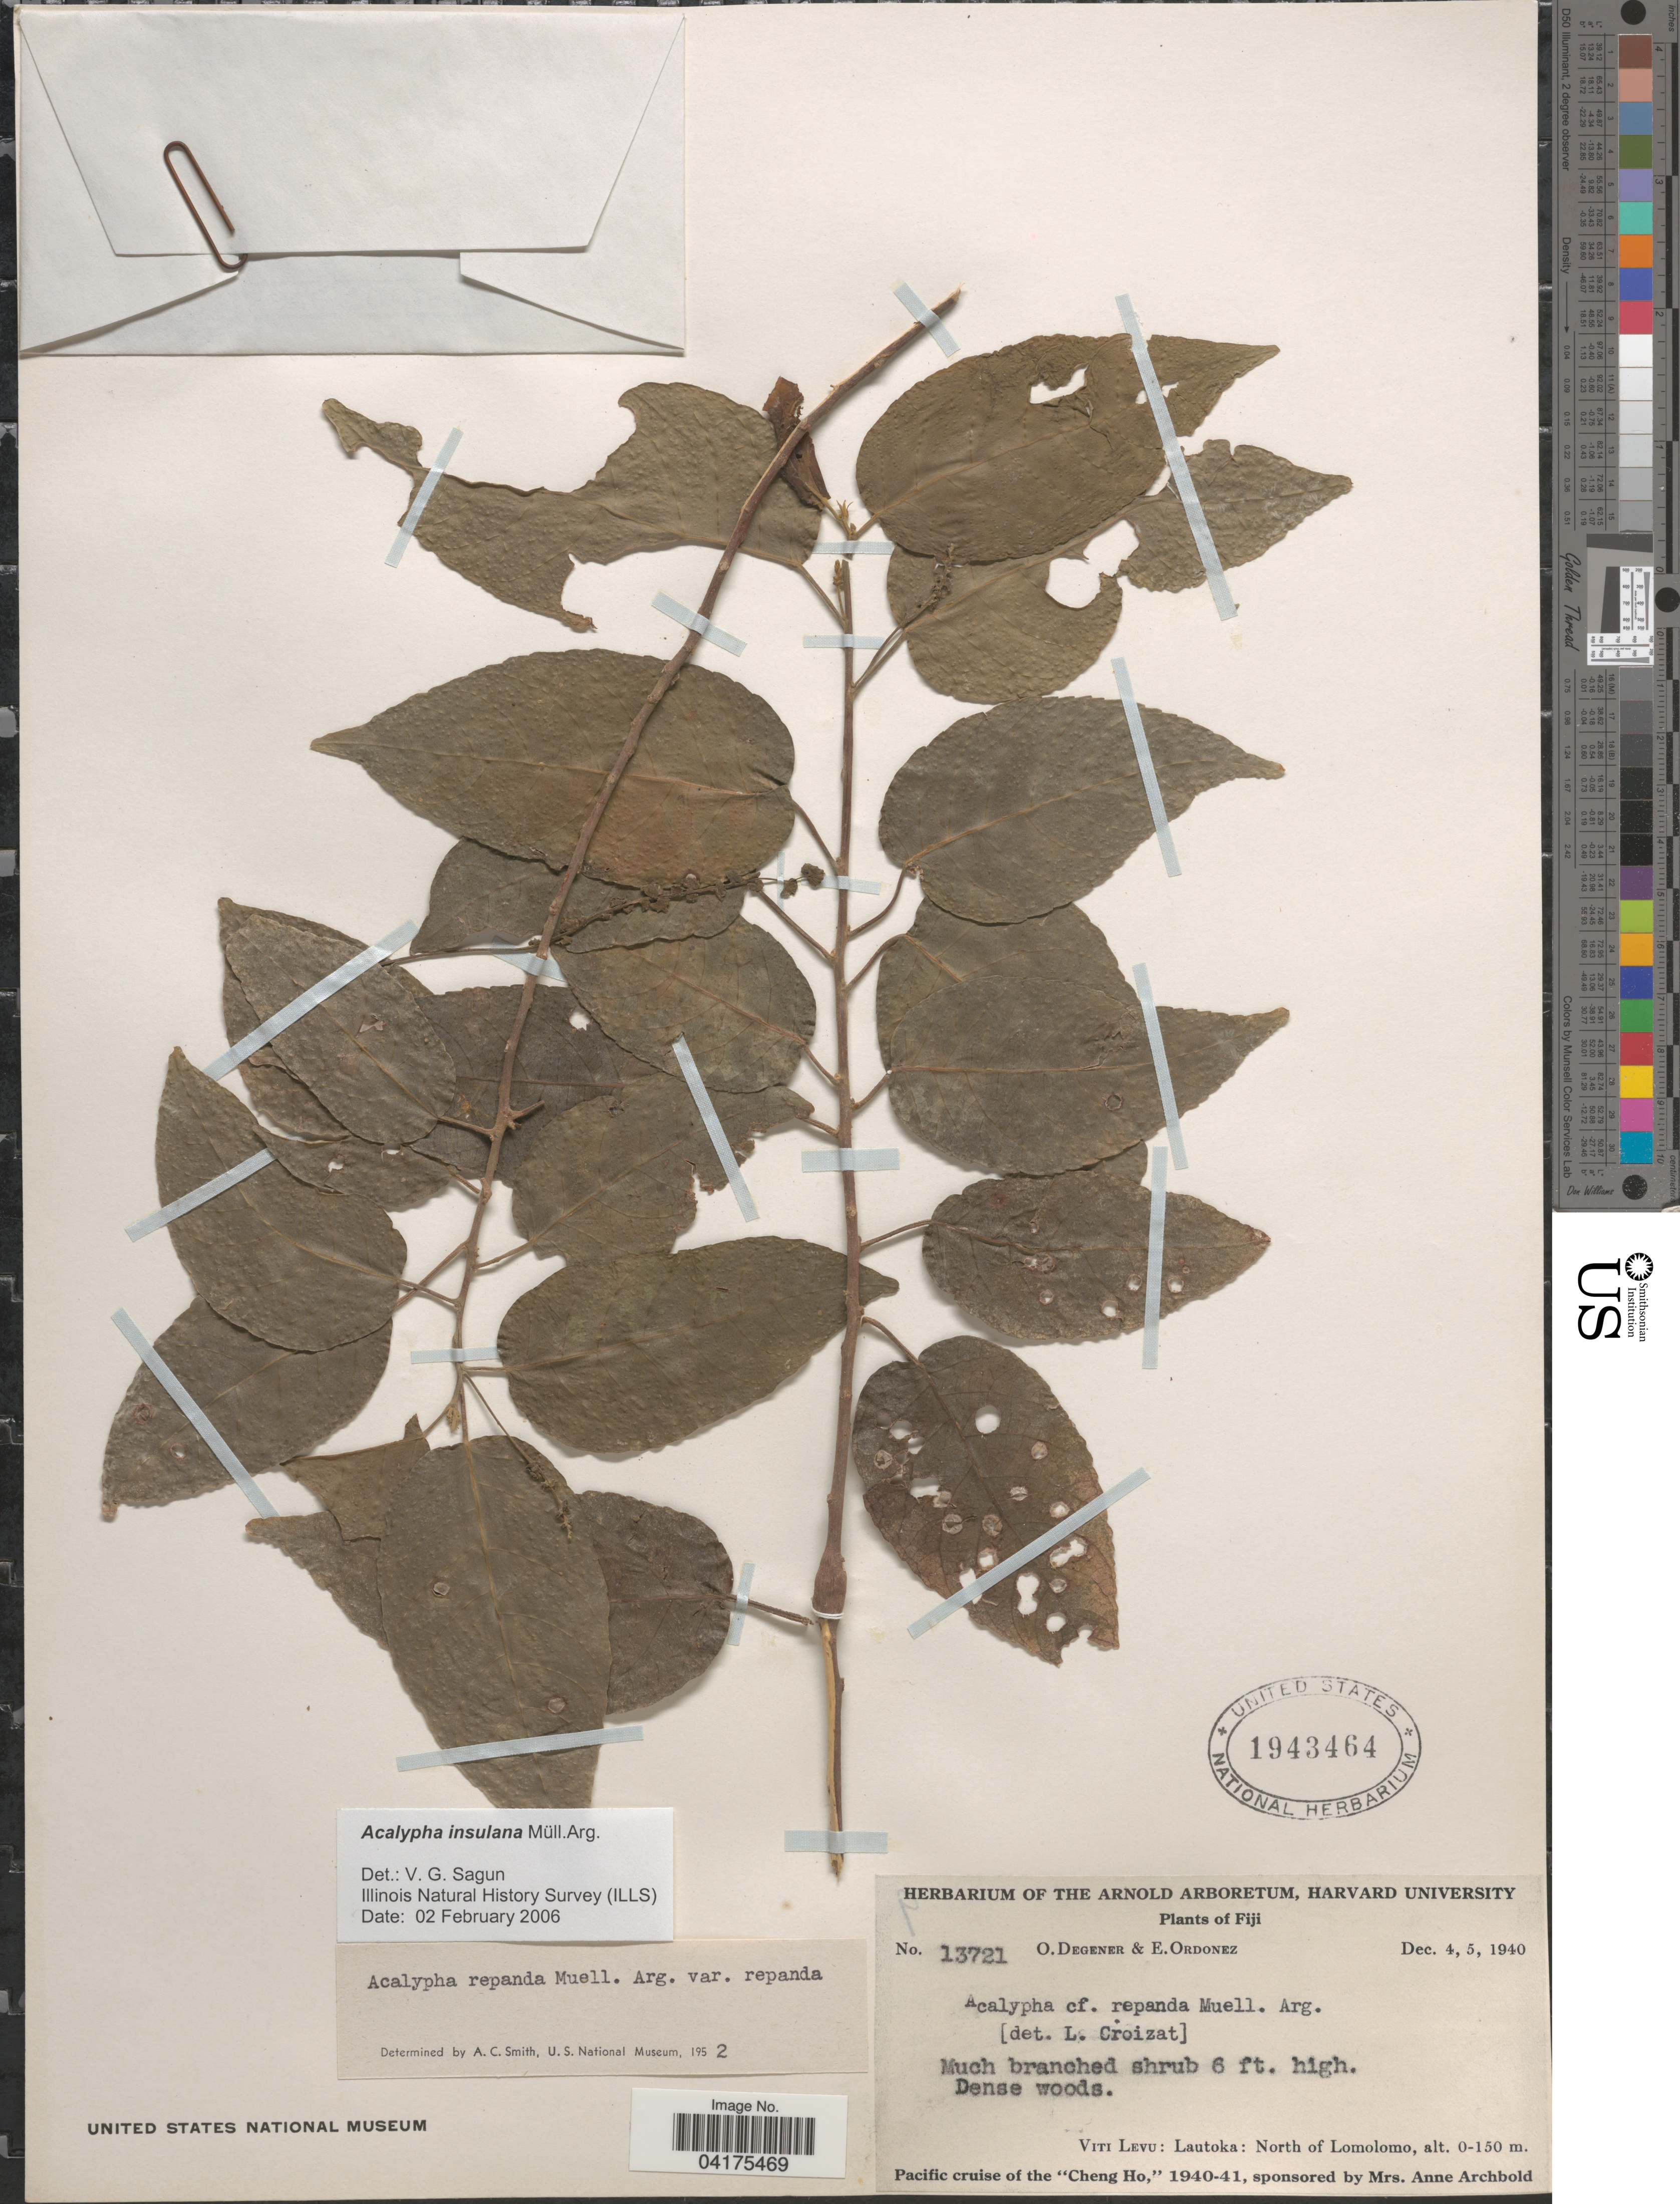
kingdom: Plantae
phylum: Tracheophyta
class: Magnoliopsida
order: Malpighiales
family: Euphorbiaceae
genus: Acalypha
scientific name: Acalypha insulana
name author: Müll. Arg.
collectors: O. Degener & E. Ordonez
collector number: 13721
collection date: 1940-12-04/1940-12-05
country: Fiji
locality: Viti Levu: Lautoka: North of Lomolomo. Pacific cruise of the "Cheng Ho", 1940-41.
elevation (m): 0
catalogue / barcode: US 1943464